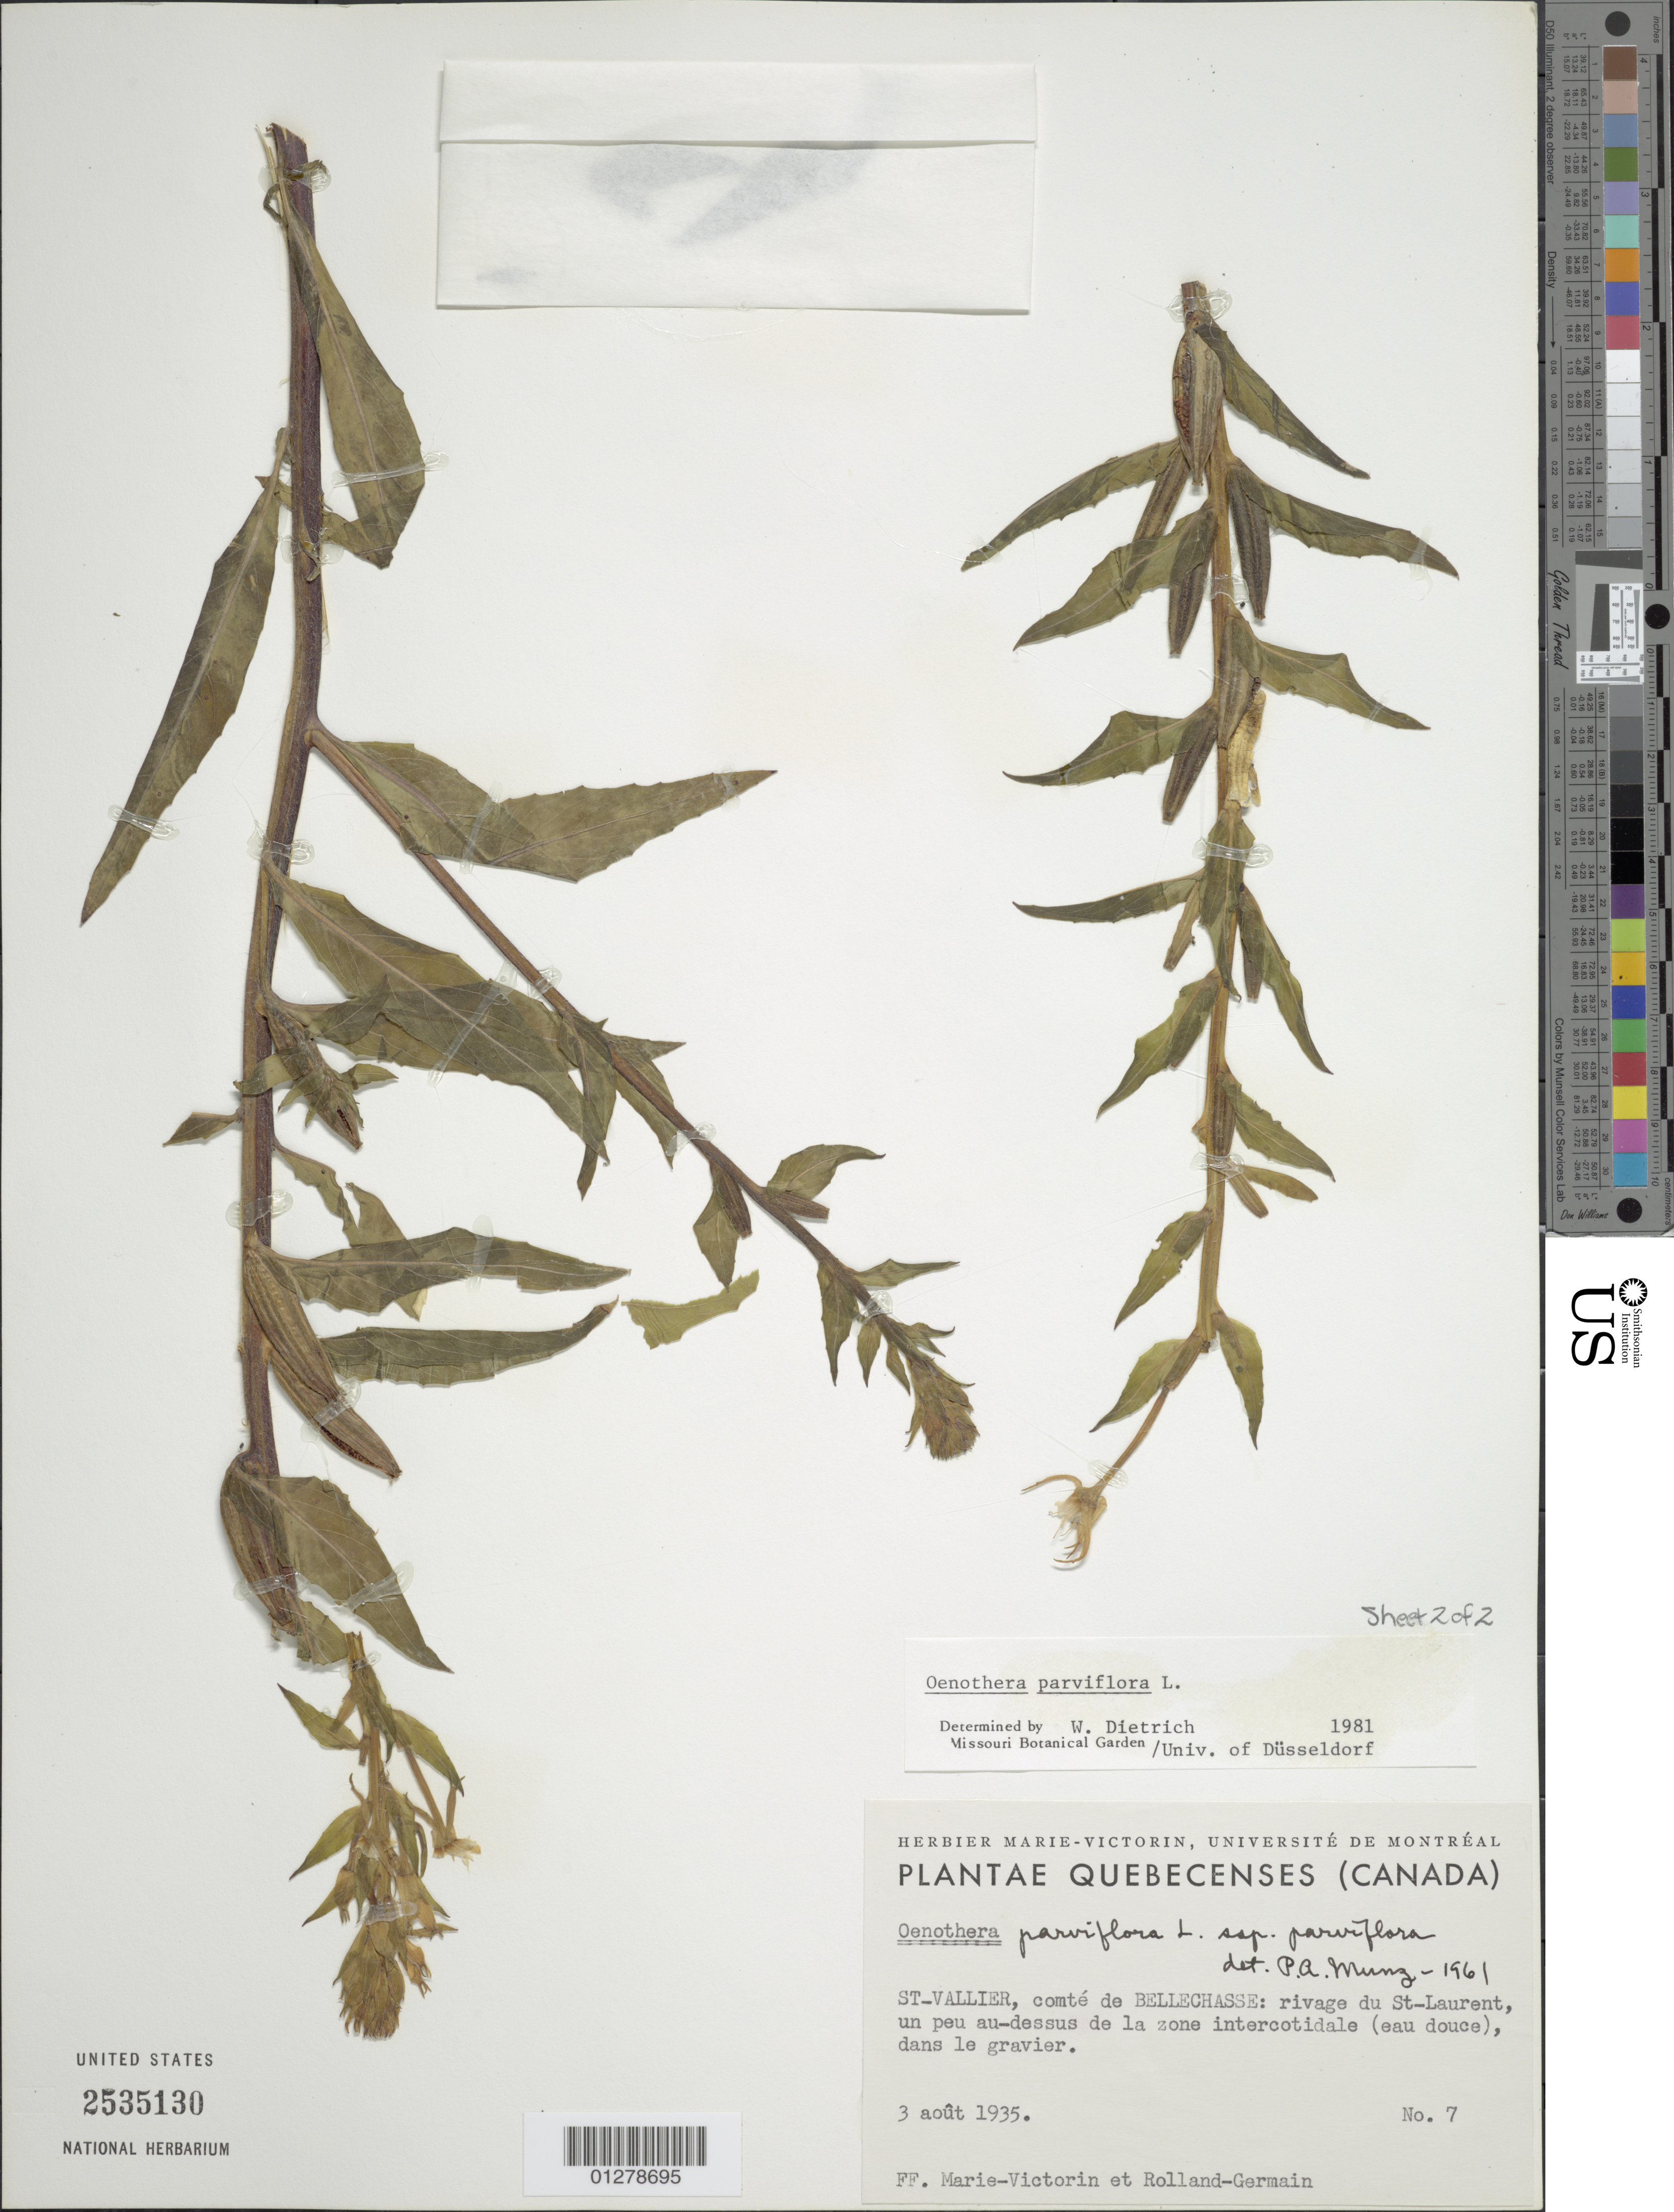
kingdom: Plantae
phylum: Tracheophyta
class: Magnoliopsida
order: Myrtales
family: Onagraceae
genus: Oenothera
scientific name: Oenothera parviflora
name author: L.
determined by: Dietrich, W.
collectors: Fr. Marie-Victorin & Rolland-Germain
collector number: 7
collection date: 1935-08-03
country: Canada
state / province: Quebec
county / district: Bellechasse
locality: St. Vallier, comte de Bellechasse, rivage du St. Laurent.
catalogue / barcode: US 2535130